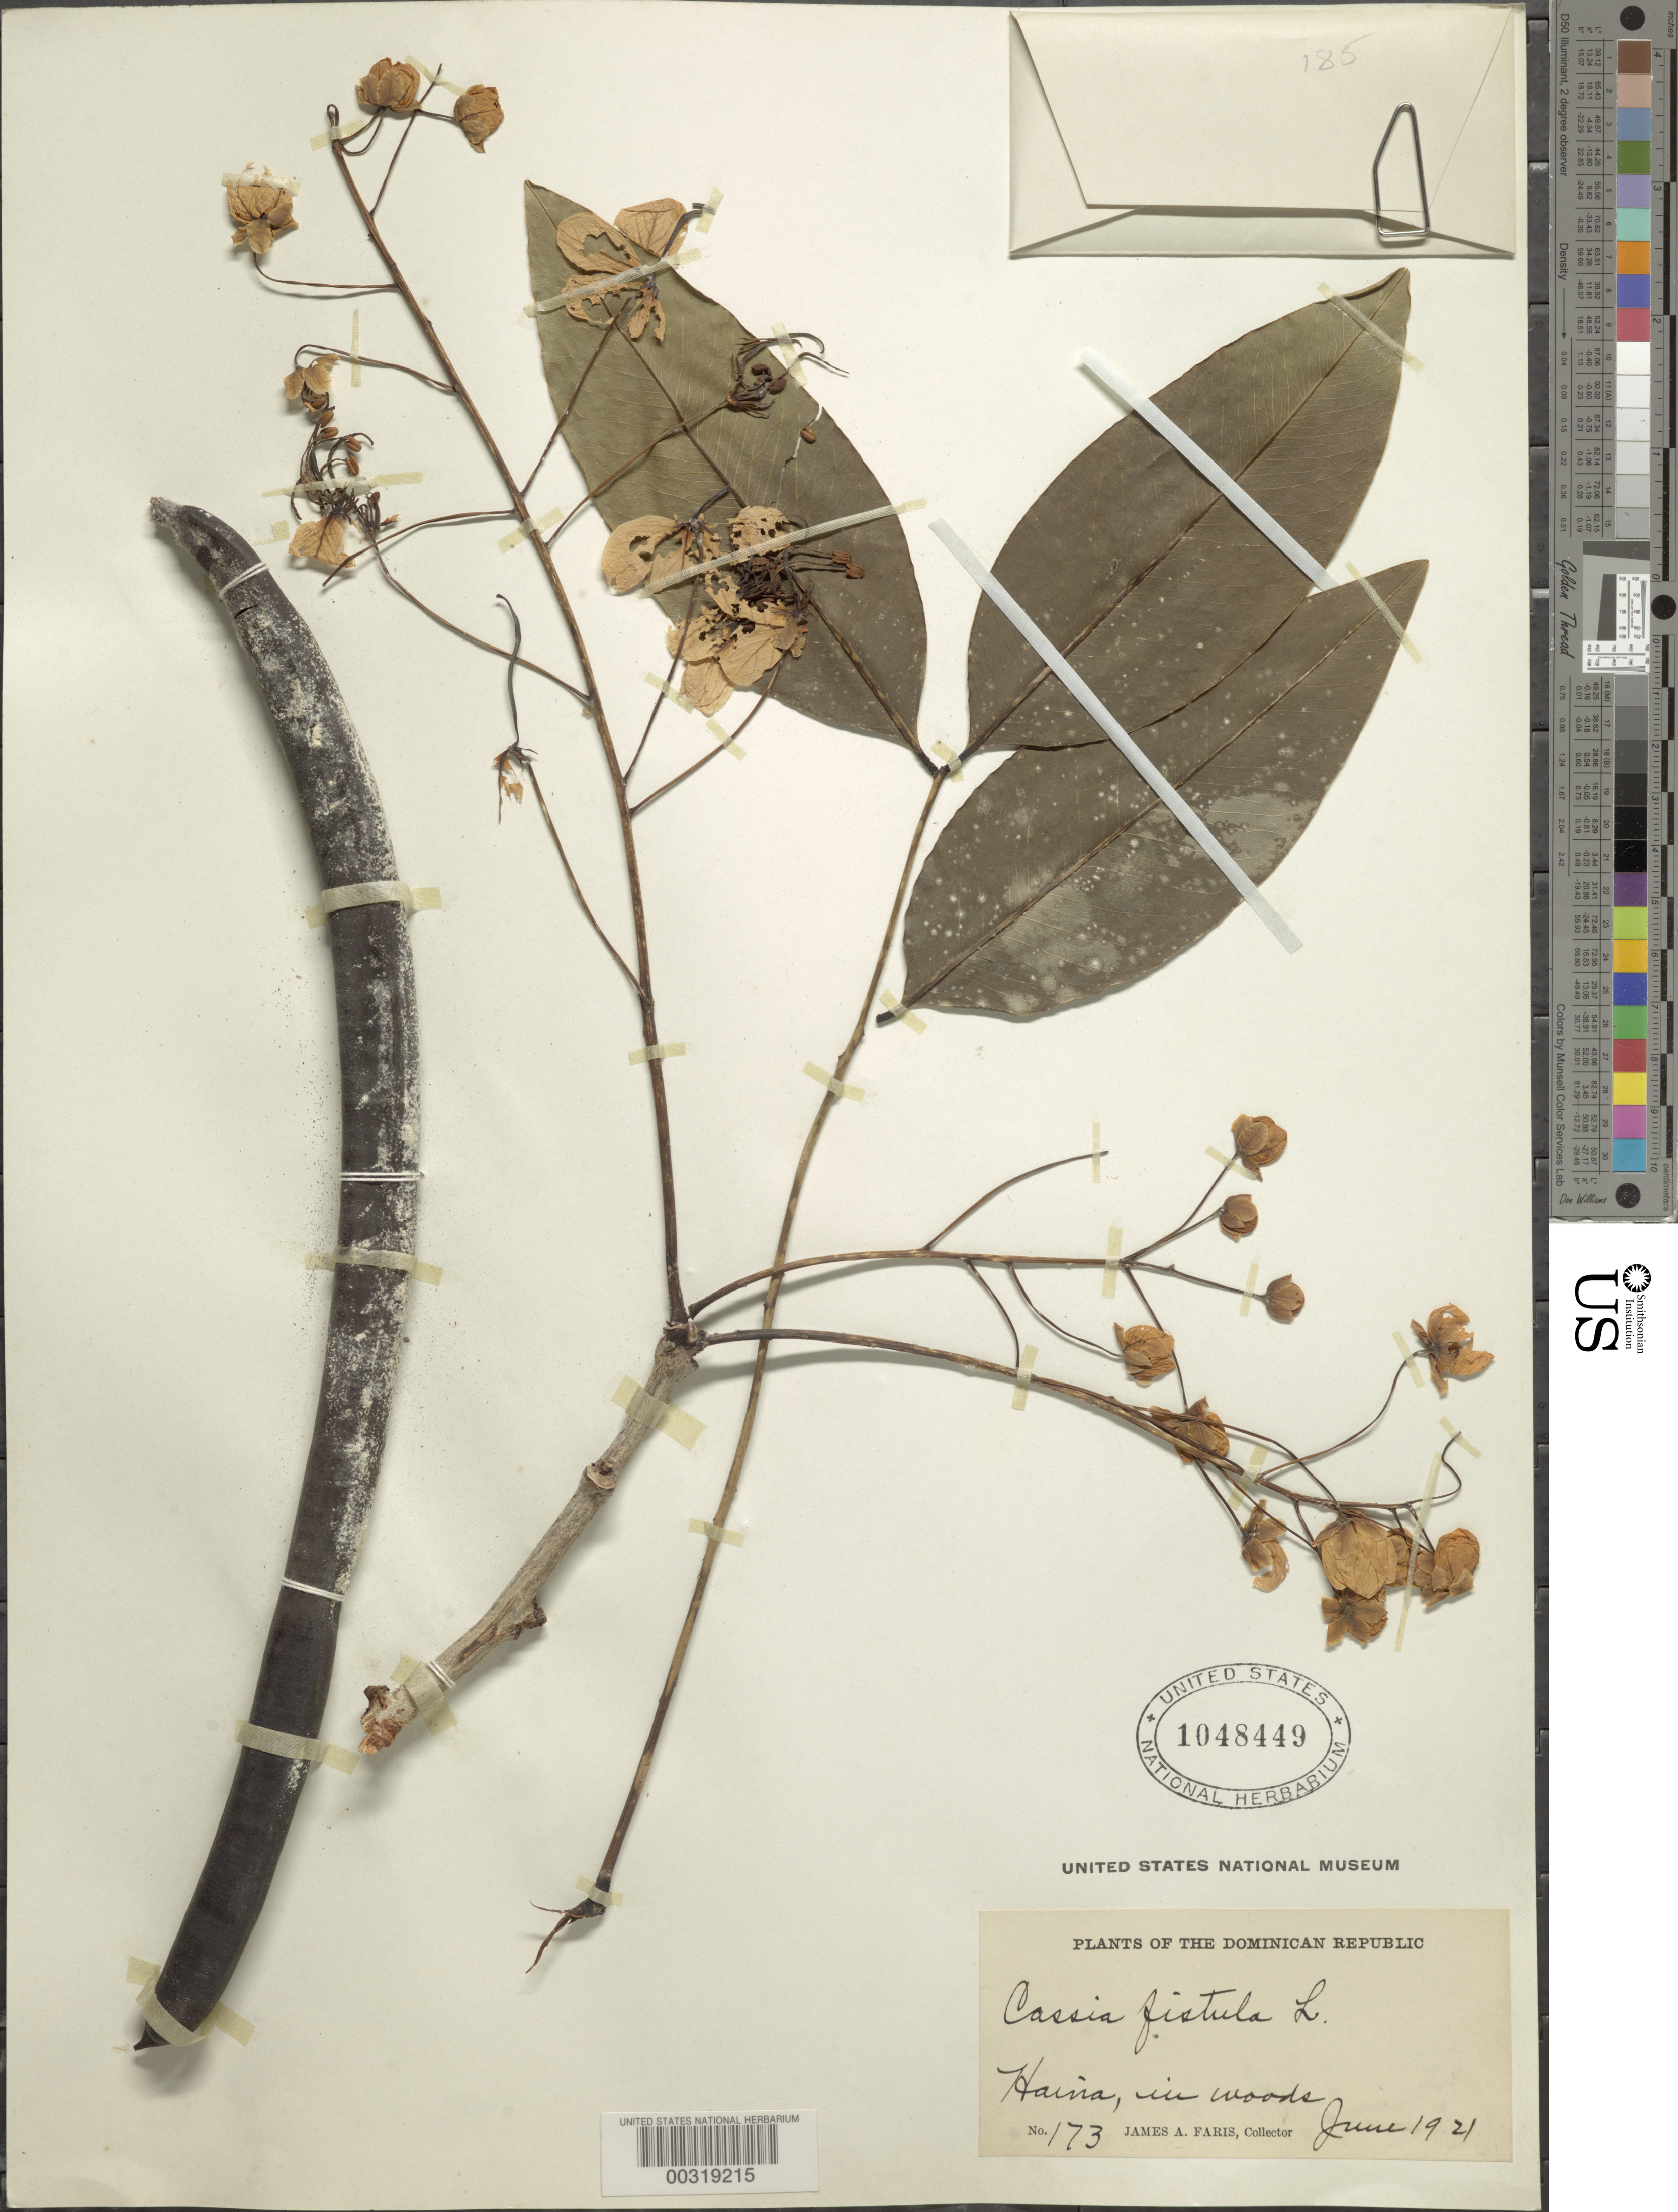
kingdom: Plantae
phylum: Tracheophyta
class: Magnoliopsida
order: Fabales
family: Fabaceae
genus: Cassia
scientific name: Cassia fistula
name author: L.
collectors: J. Faris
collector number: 173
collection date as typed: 19 Jun 1921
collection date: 1921-06-19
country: Dominican Republic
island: Hispaniola Island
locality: Haina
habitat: In woods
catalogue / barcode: US 1048449